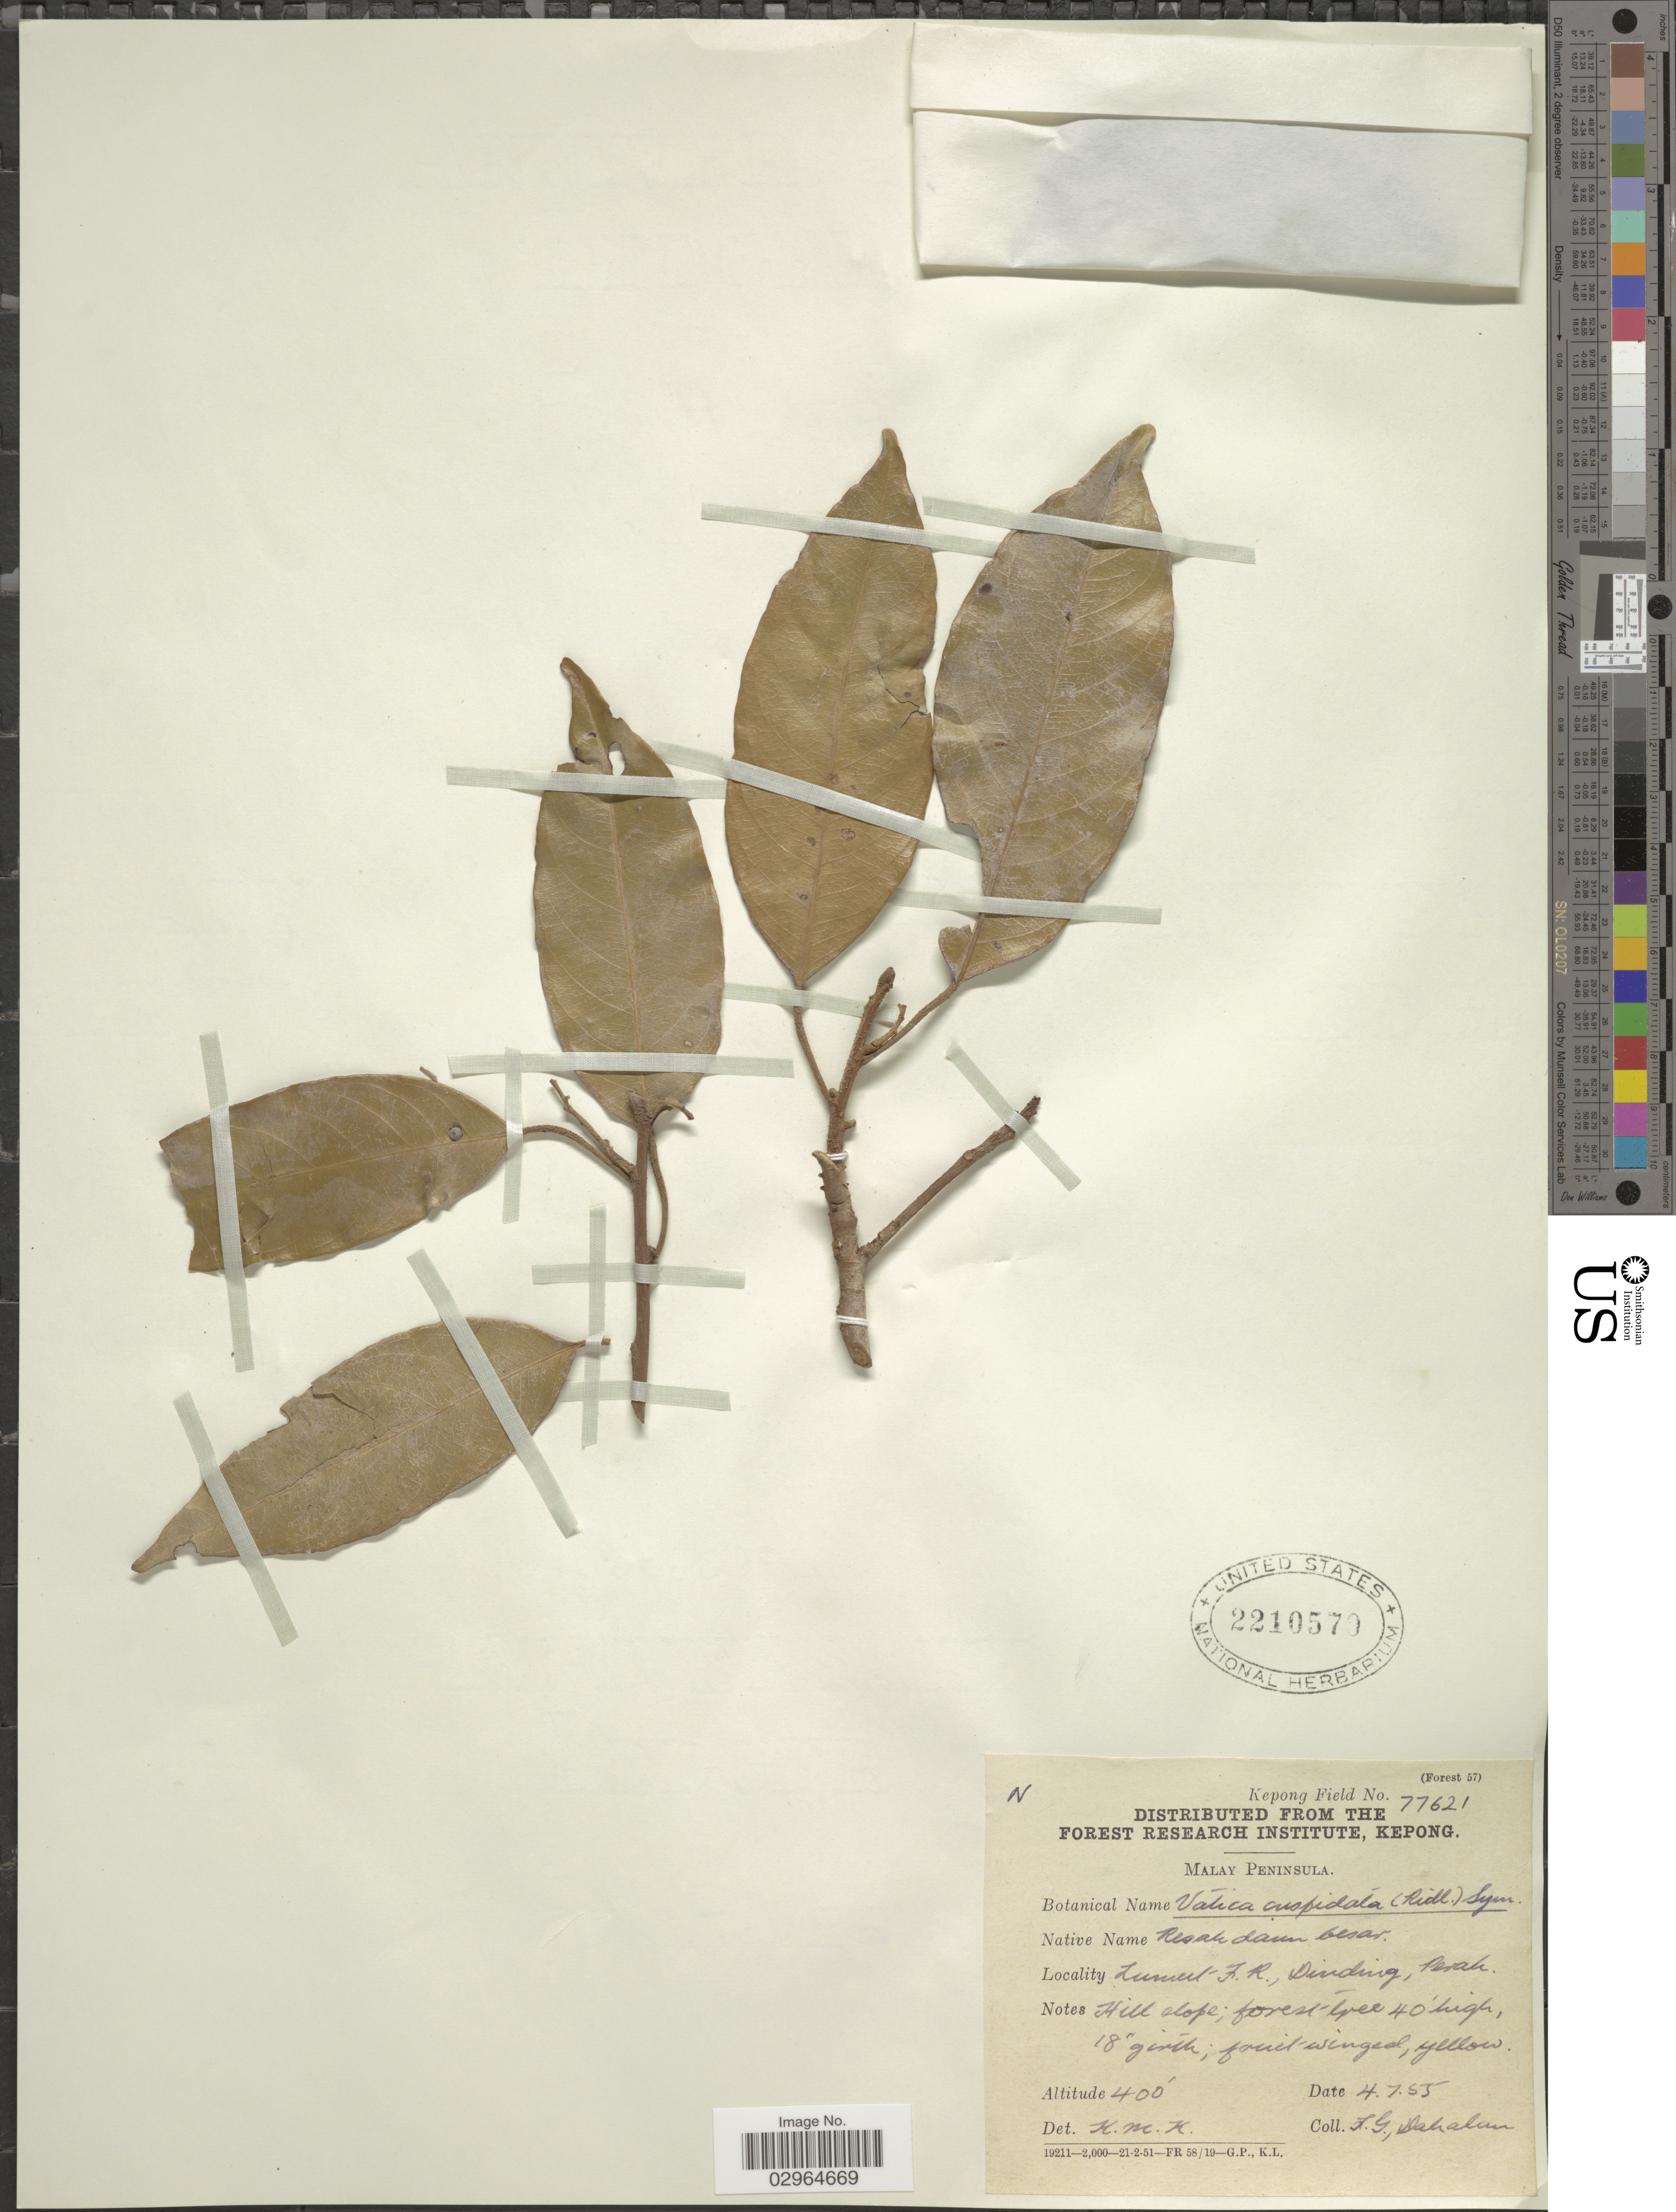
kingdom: Plantae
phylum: Tracheophyta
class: Magnoliopsida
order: Malvales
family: Dipterocarpaceae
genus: Vatica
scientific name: Vatica cuspidata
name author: (Ridl.) Desch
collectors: L. Dahalan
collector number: Kepong Field 77621?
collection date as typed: Transcribed d/m/y: 4/7/55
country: Malaysia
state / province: Perak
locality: Malay Peninsula. Lumut F.R., Dinding.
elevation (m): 122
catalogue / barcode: US 2210570